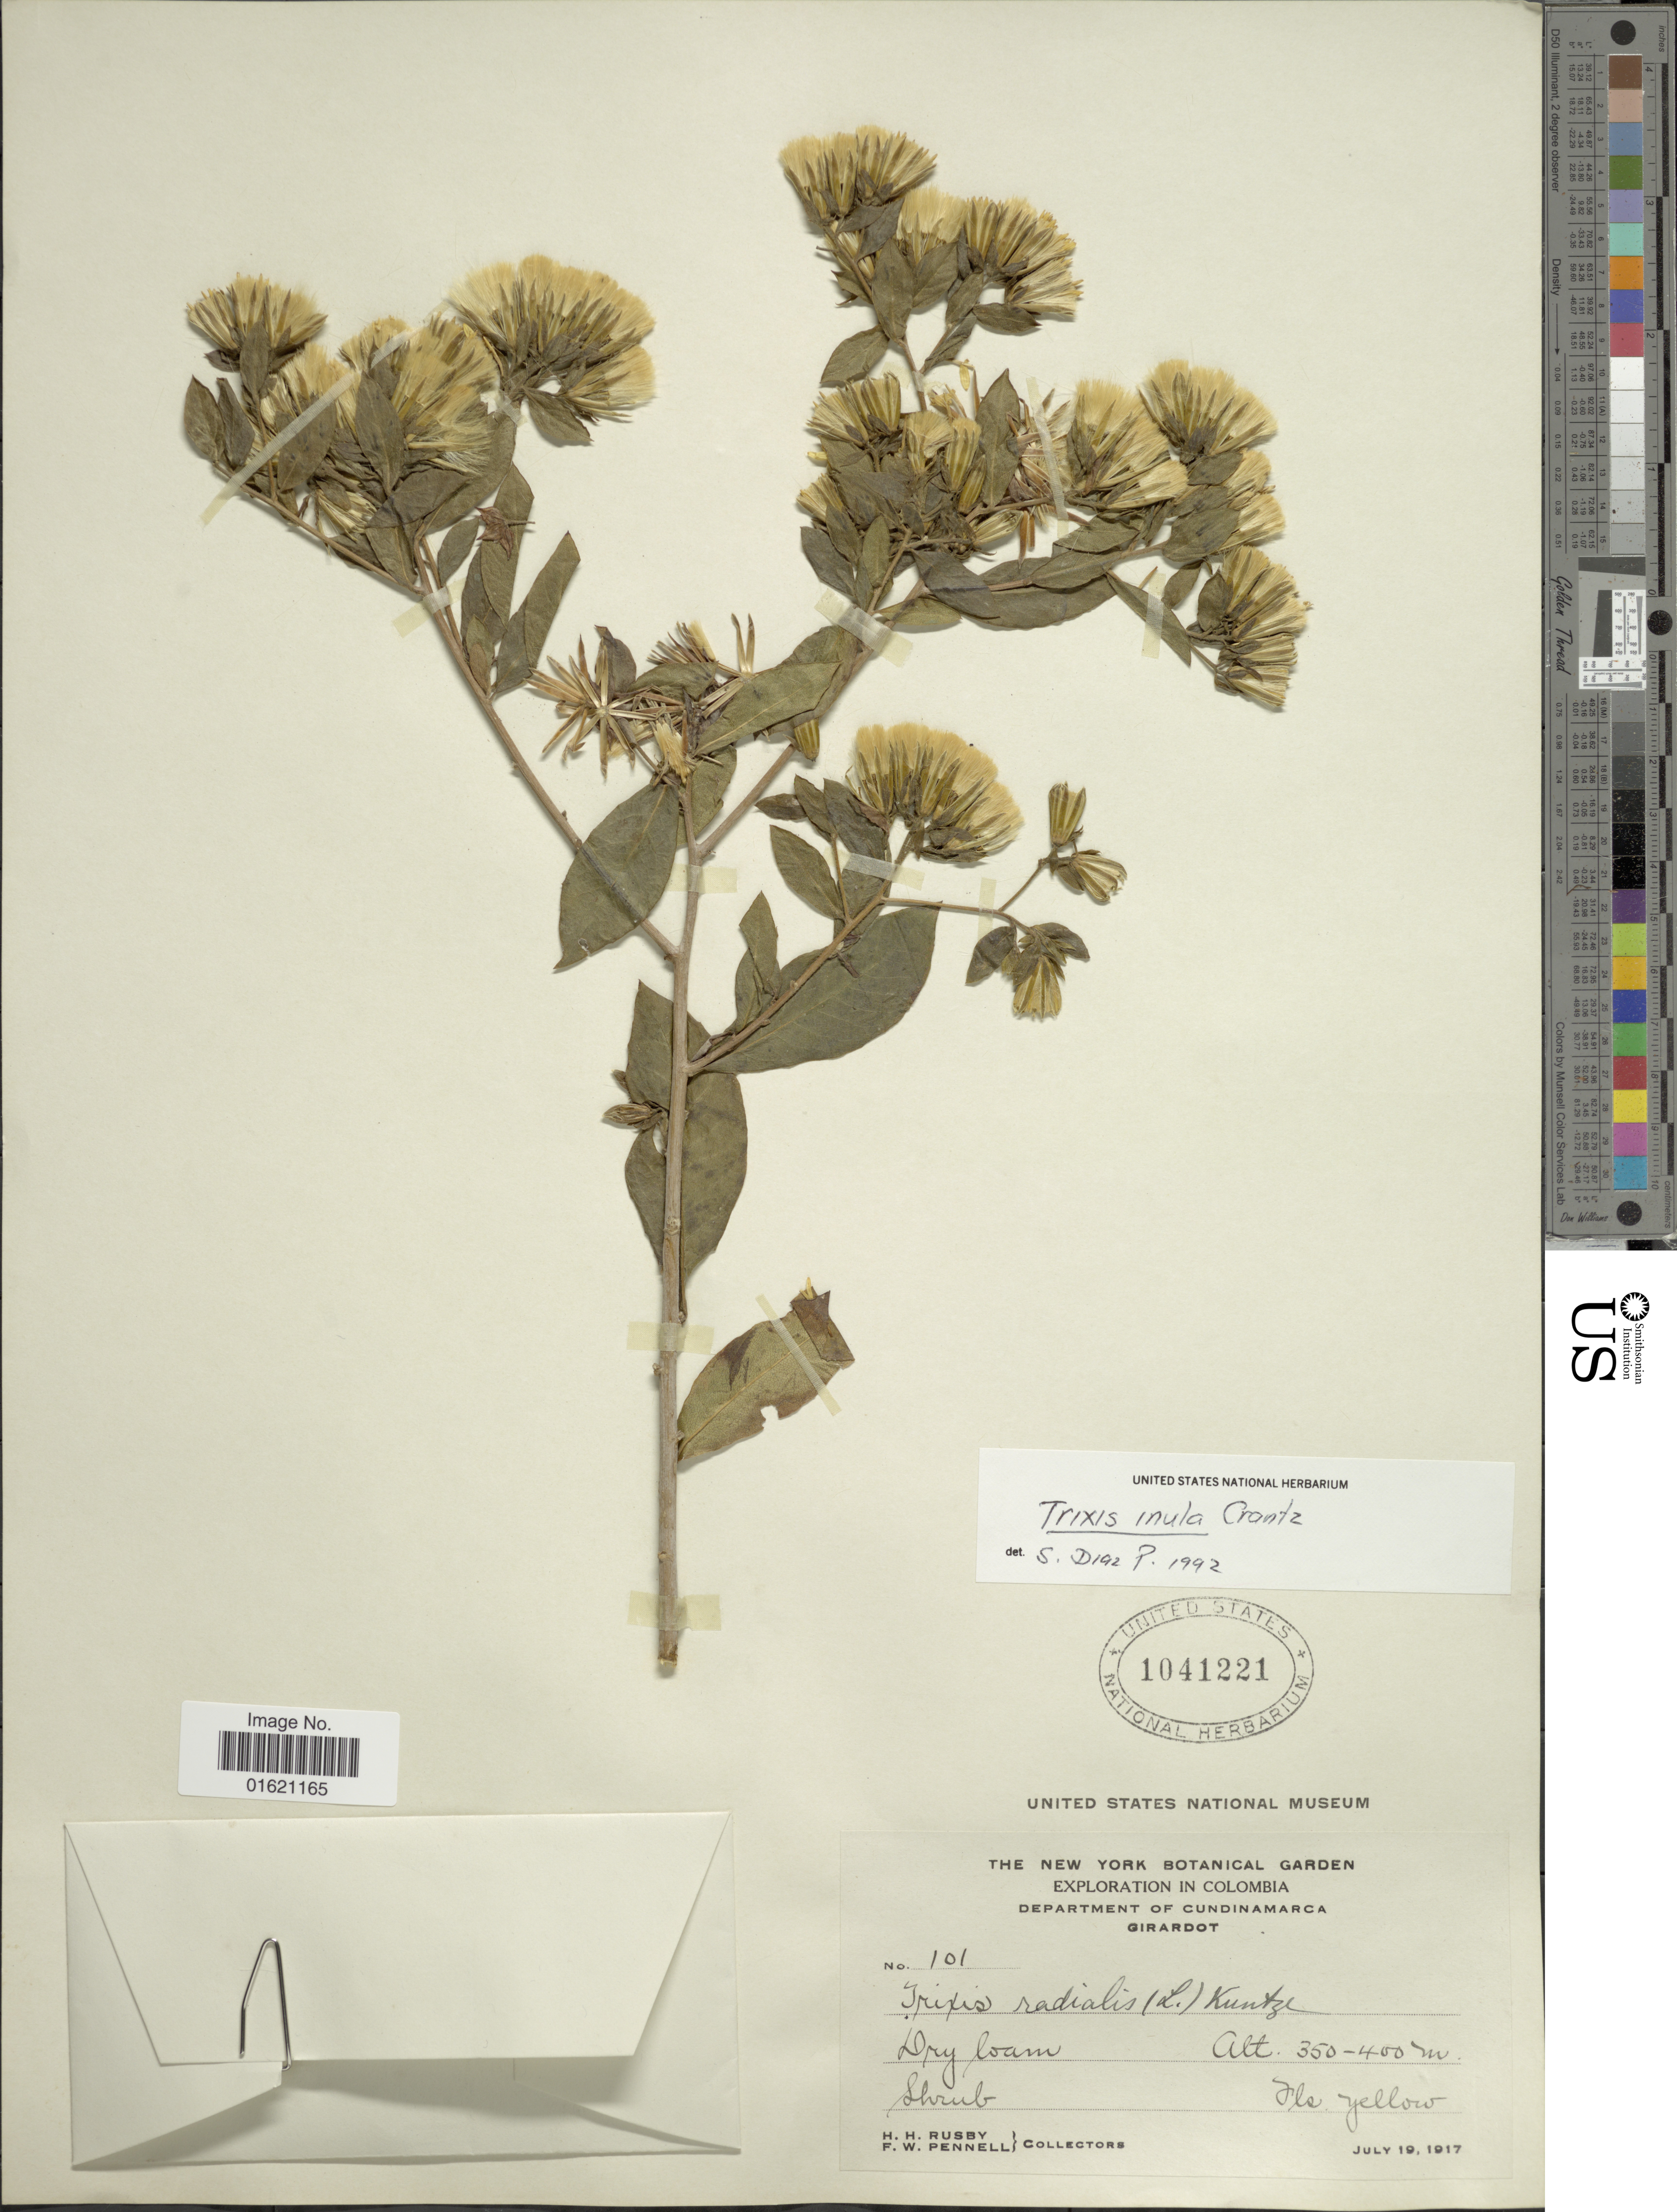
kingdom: Plantae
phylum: Tracheophyta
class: Magnoliopsida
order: Asterales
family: Asteraceae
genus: Trixis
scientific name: Trixis inula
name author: Crantz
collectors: H. H. Rusby & F. W. Pennell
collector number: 101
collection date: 1917-07-19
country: Colombia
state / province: Cundinamarca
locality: Girardot, dry loam, shrub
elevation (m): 350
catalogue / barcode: US 1041221